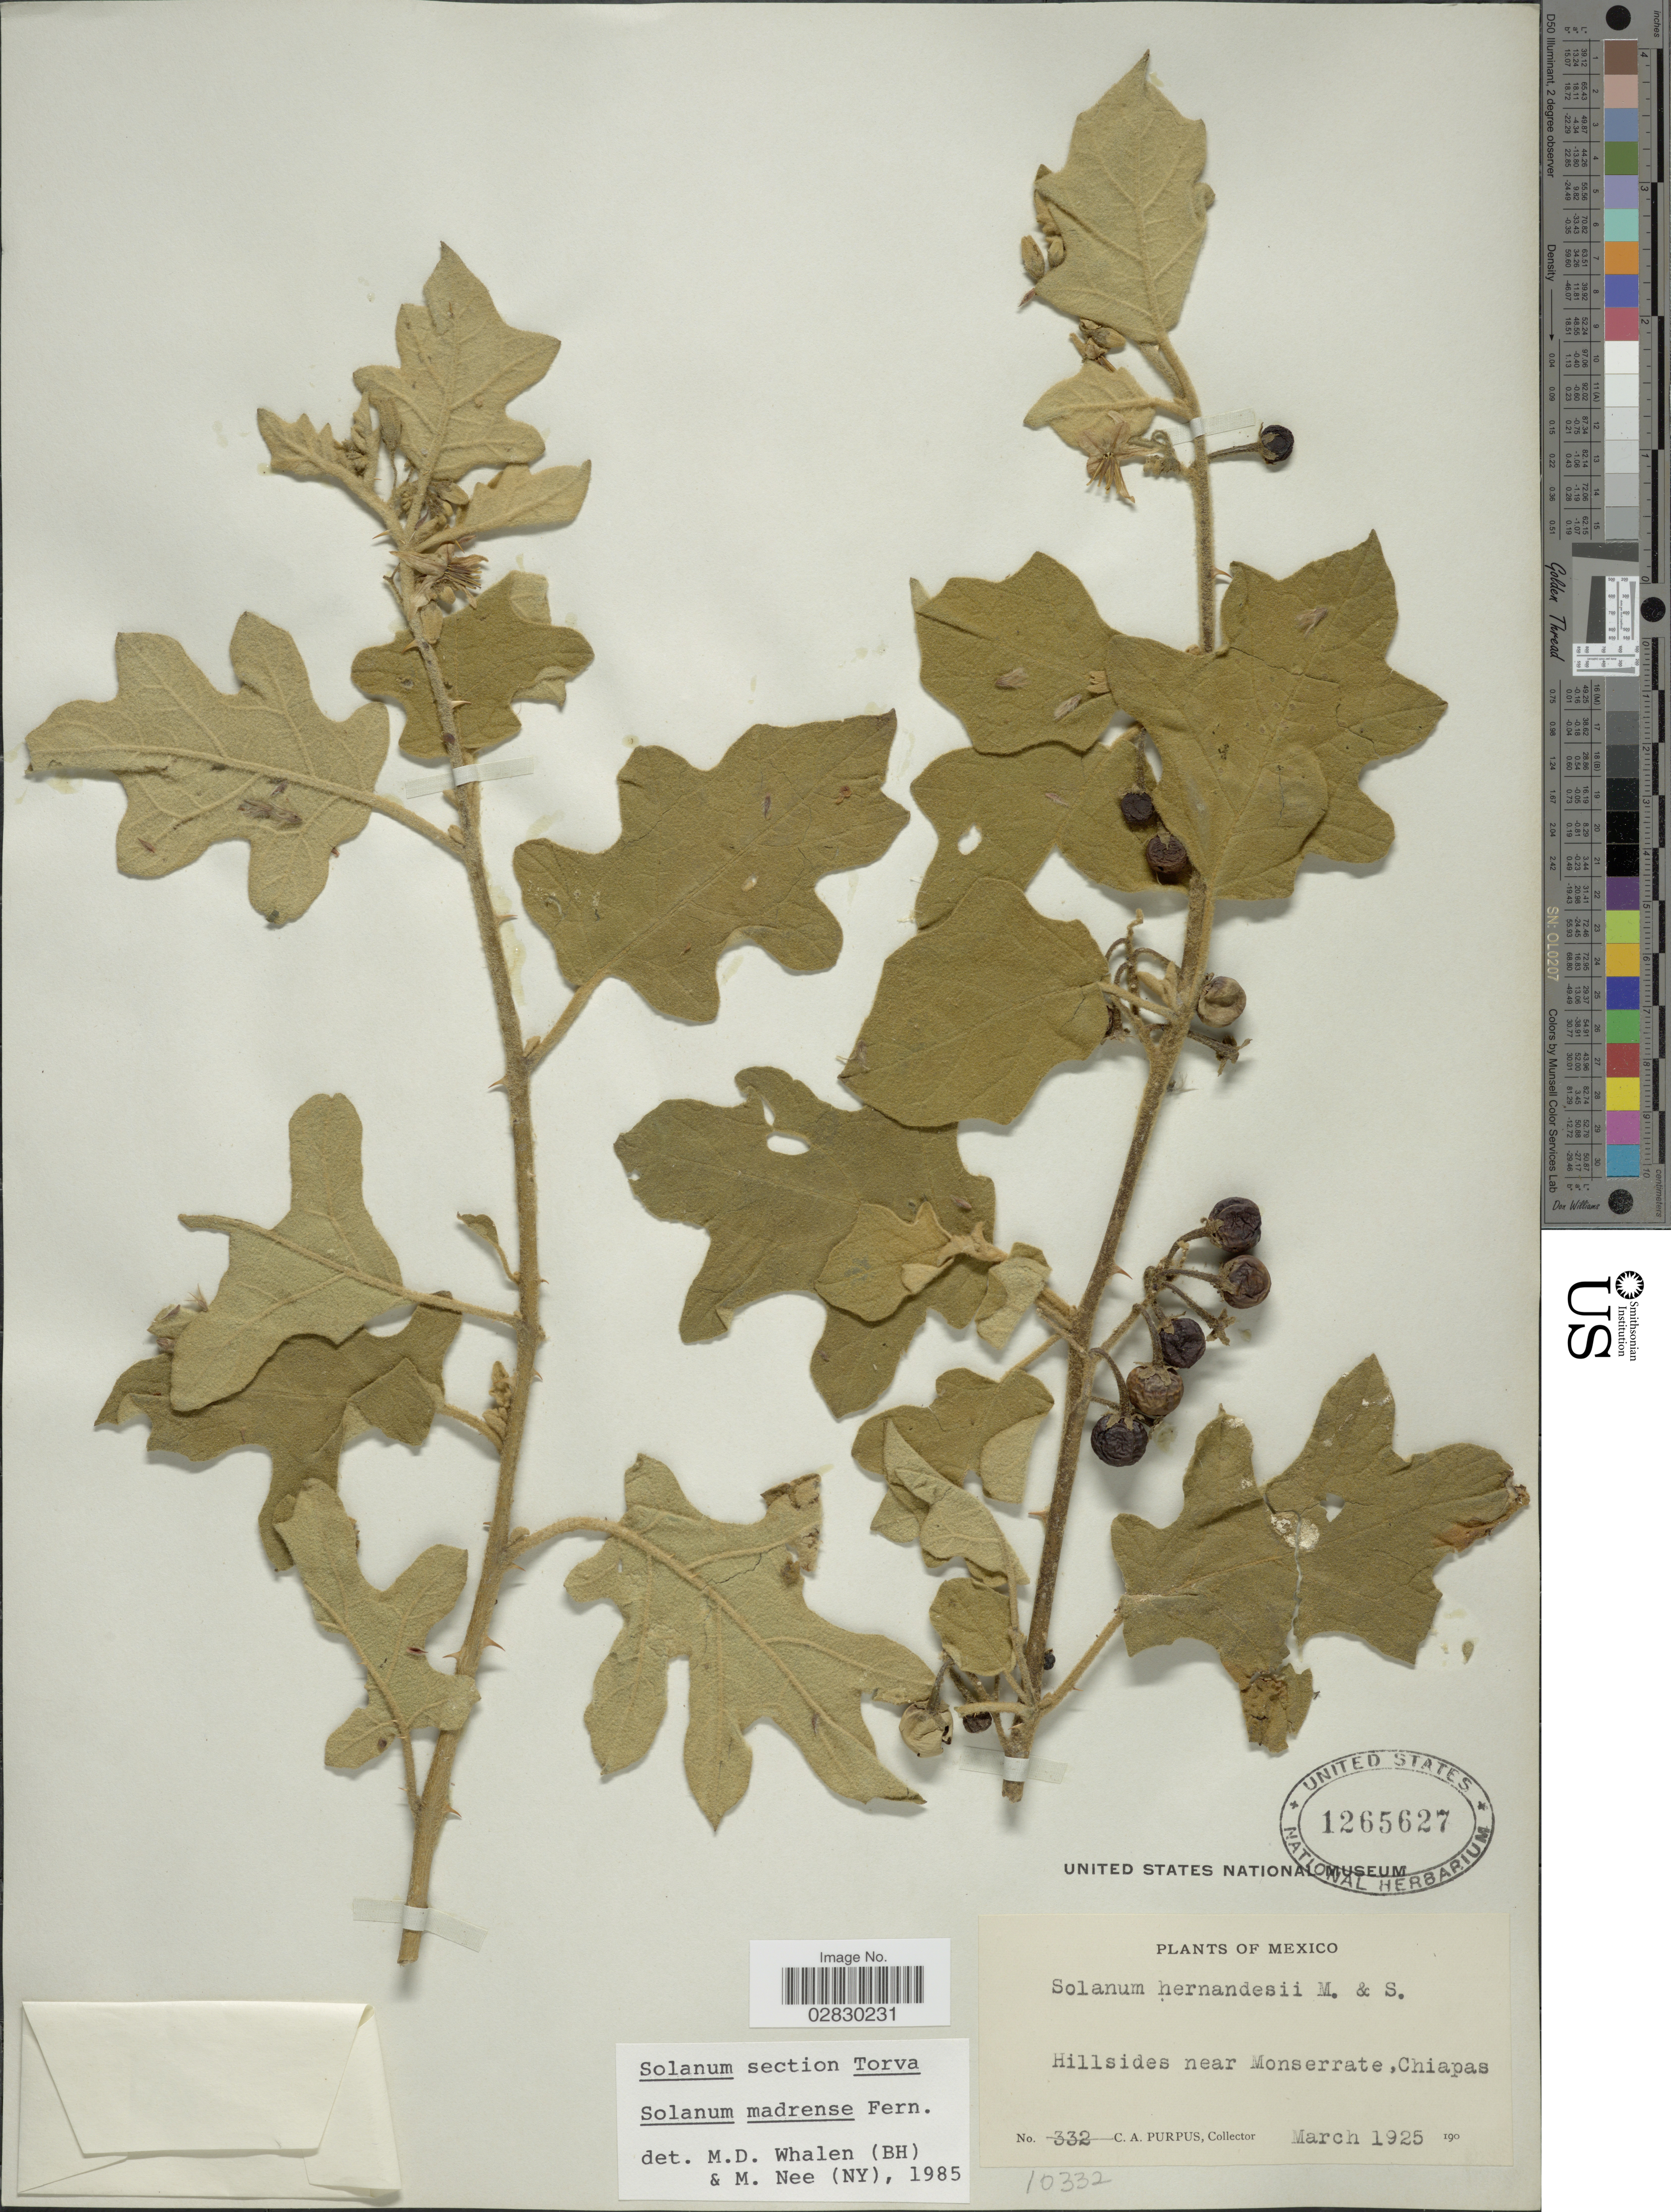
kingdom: Plantae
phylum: Tracheophyta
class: Magnoliopsida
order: Solanales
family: Solanaceae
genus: Solanum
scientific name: Solanum madrense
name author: Fernald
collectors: C. A. Purpus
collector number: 10332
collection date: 1925-03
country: Mexico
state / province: Chiapas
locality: Hillside near Monserrate.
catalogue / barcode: US 1265627